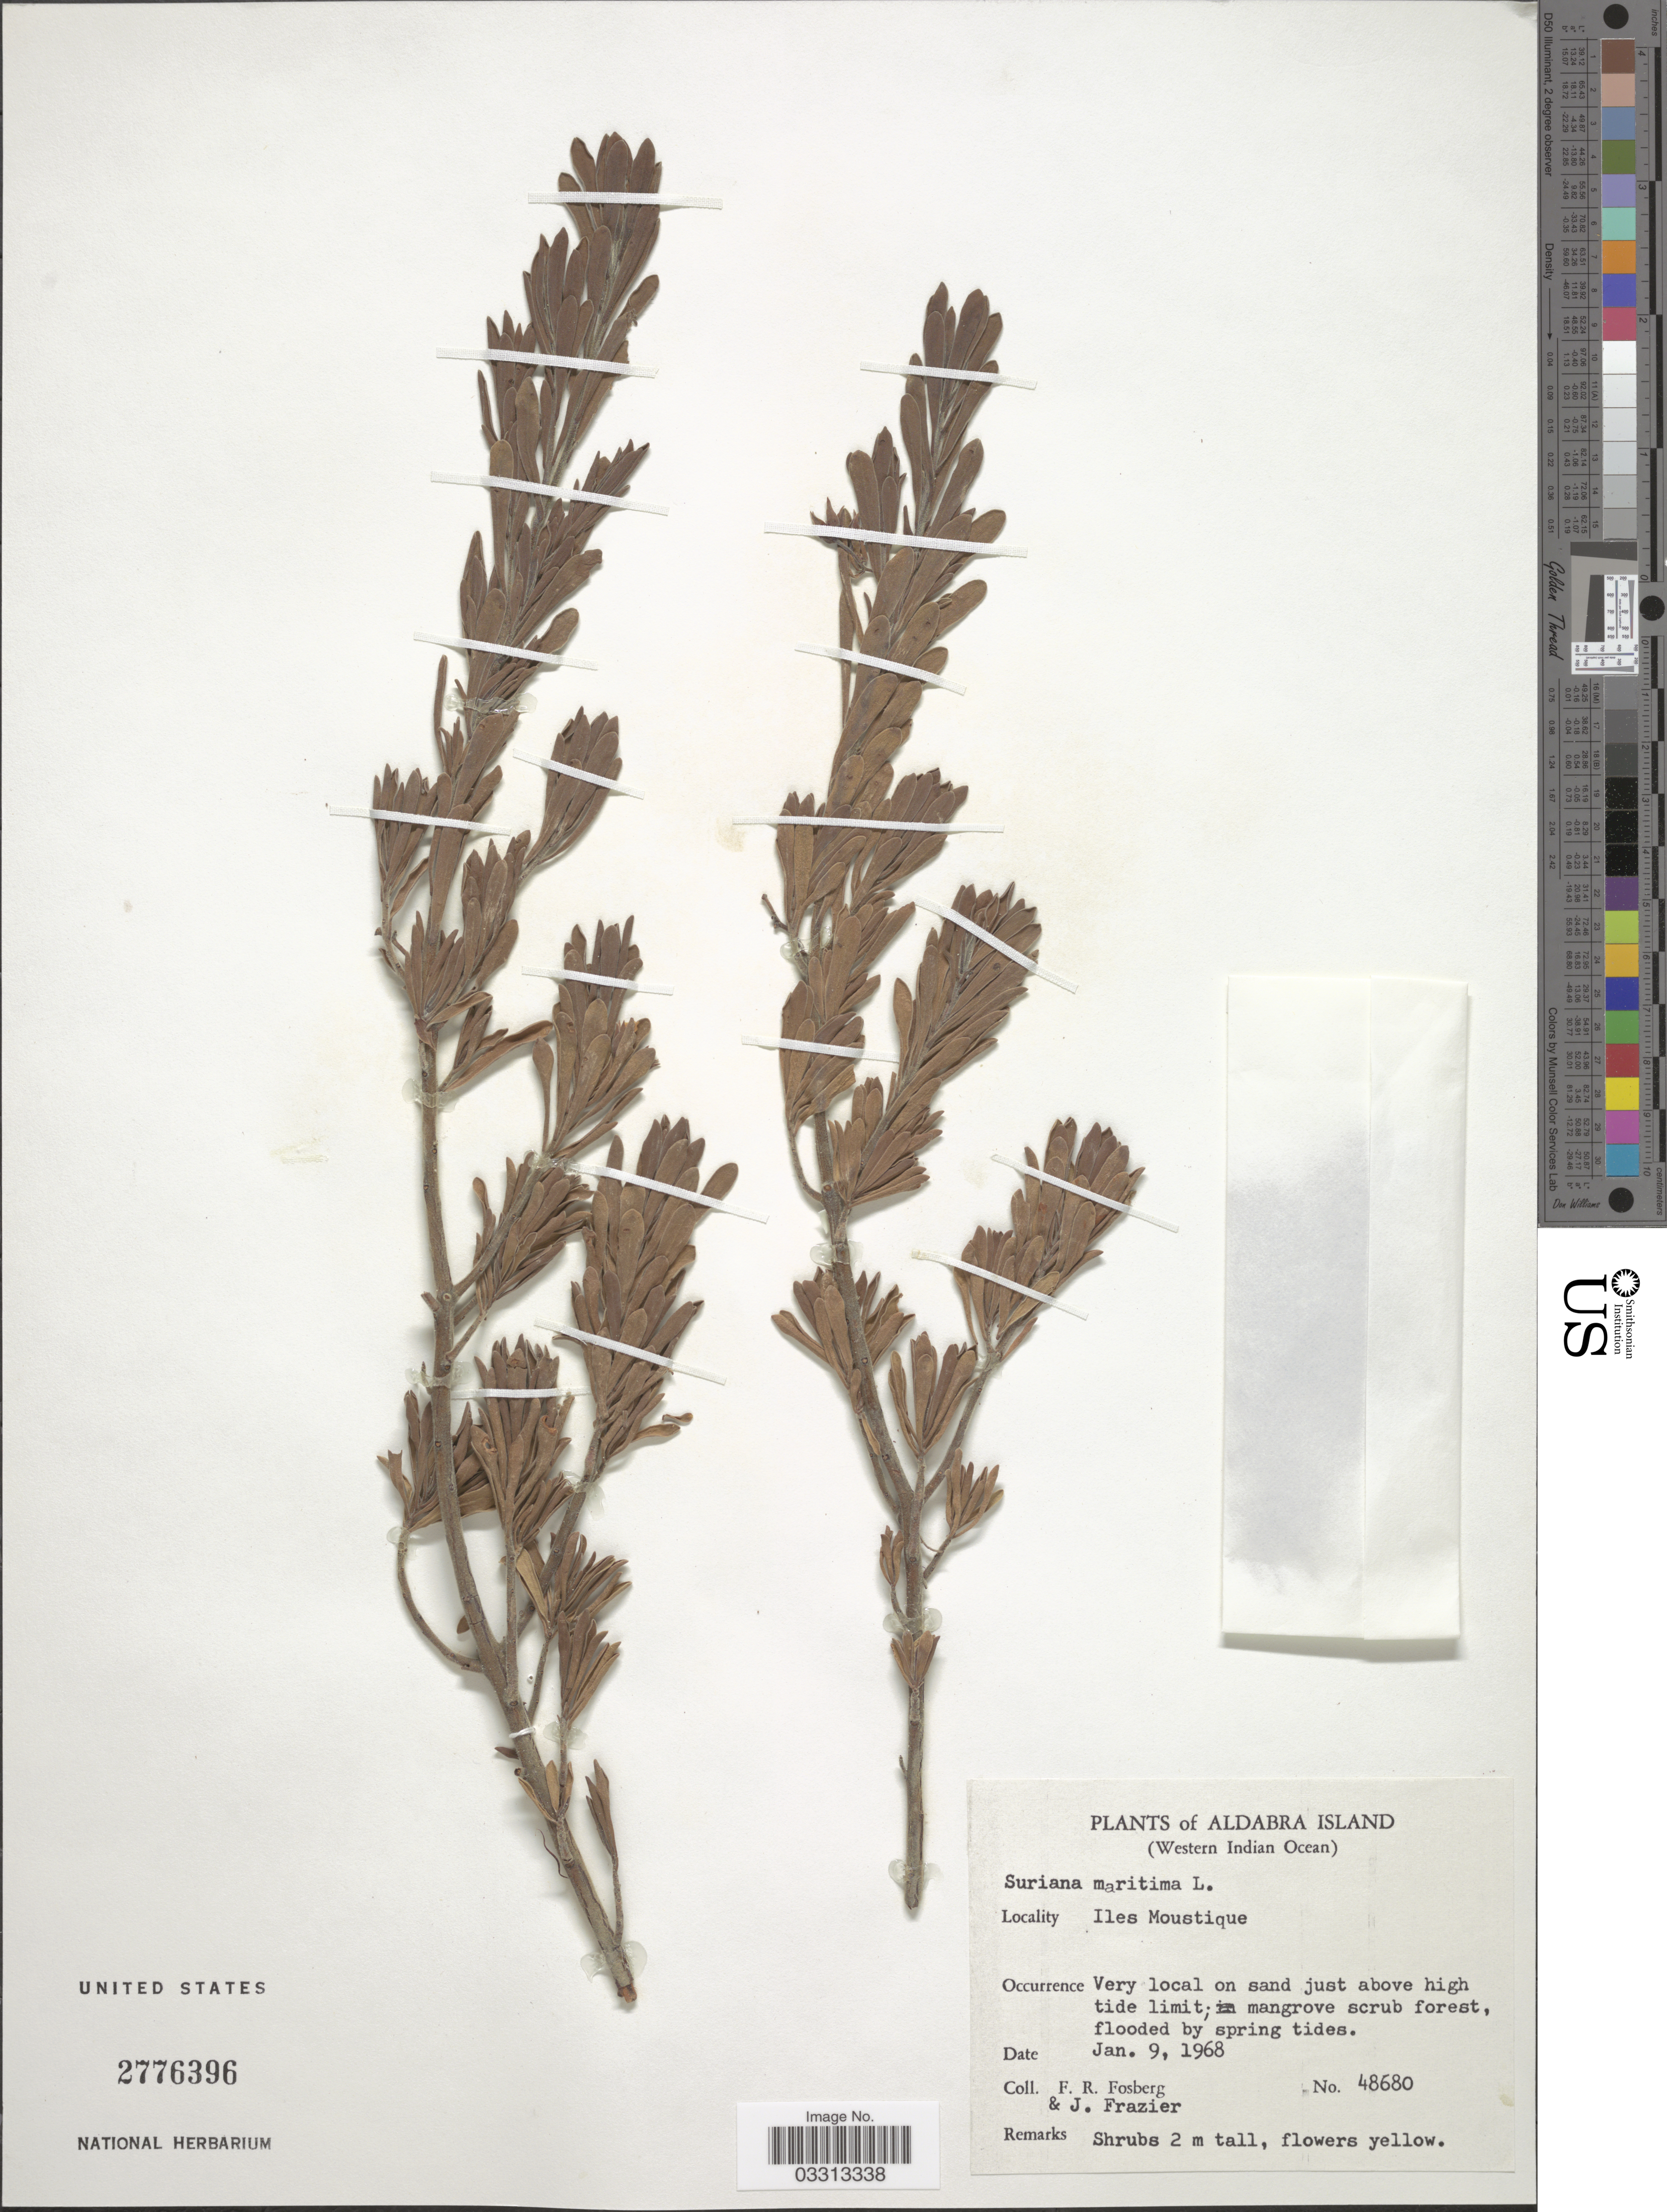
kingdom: Plantae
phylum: Tracheophyta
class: Magnoliopsida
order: Fabales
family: Surianaceae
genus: Suriana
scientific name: Suriana maritima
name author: L.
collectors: F. R. Fosberg & J. Frazier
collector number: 48680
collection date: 1968-01-09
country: Seychelles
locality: Aldabra Island. (Western Indian Ocean). Iles Moustique.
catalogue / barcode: US 2776396